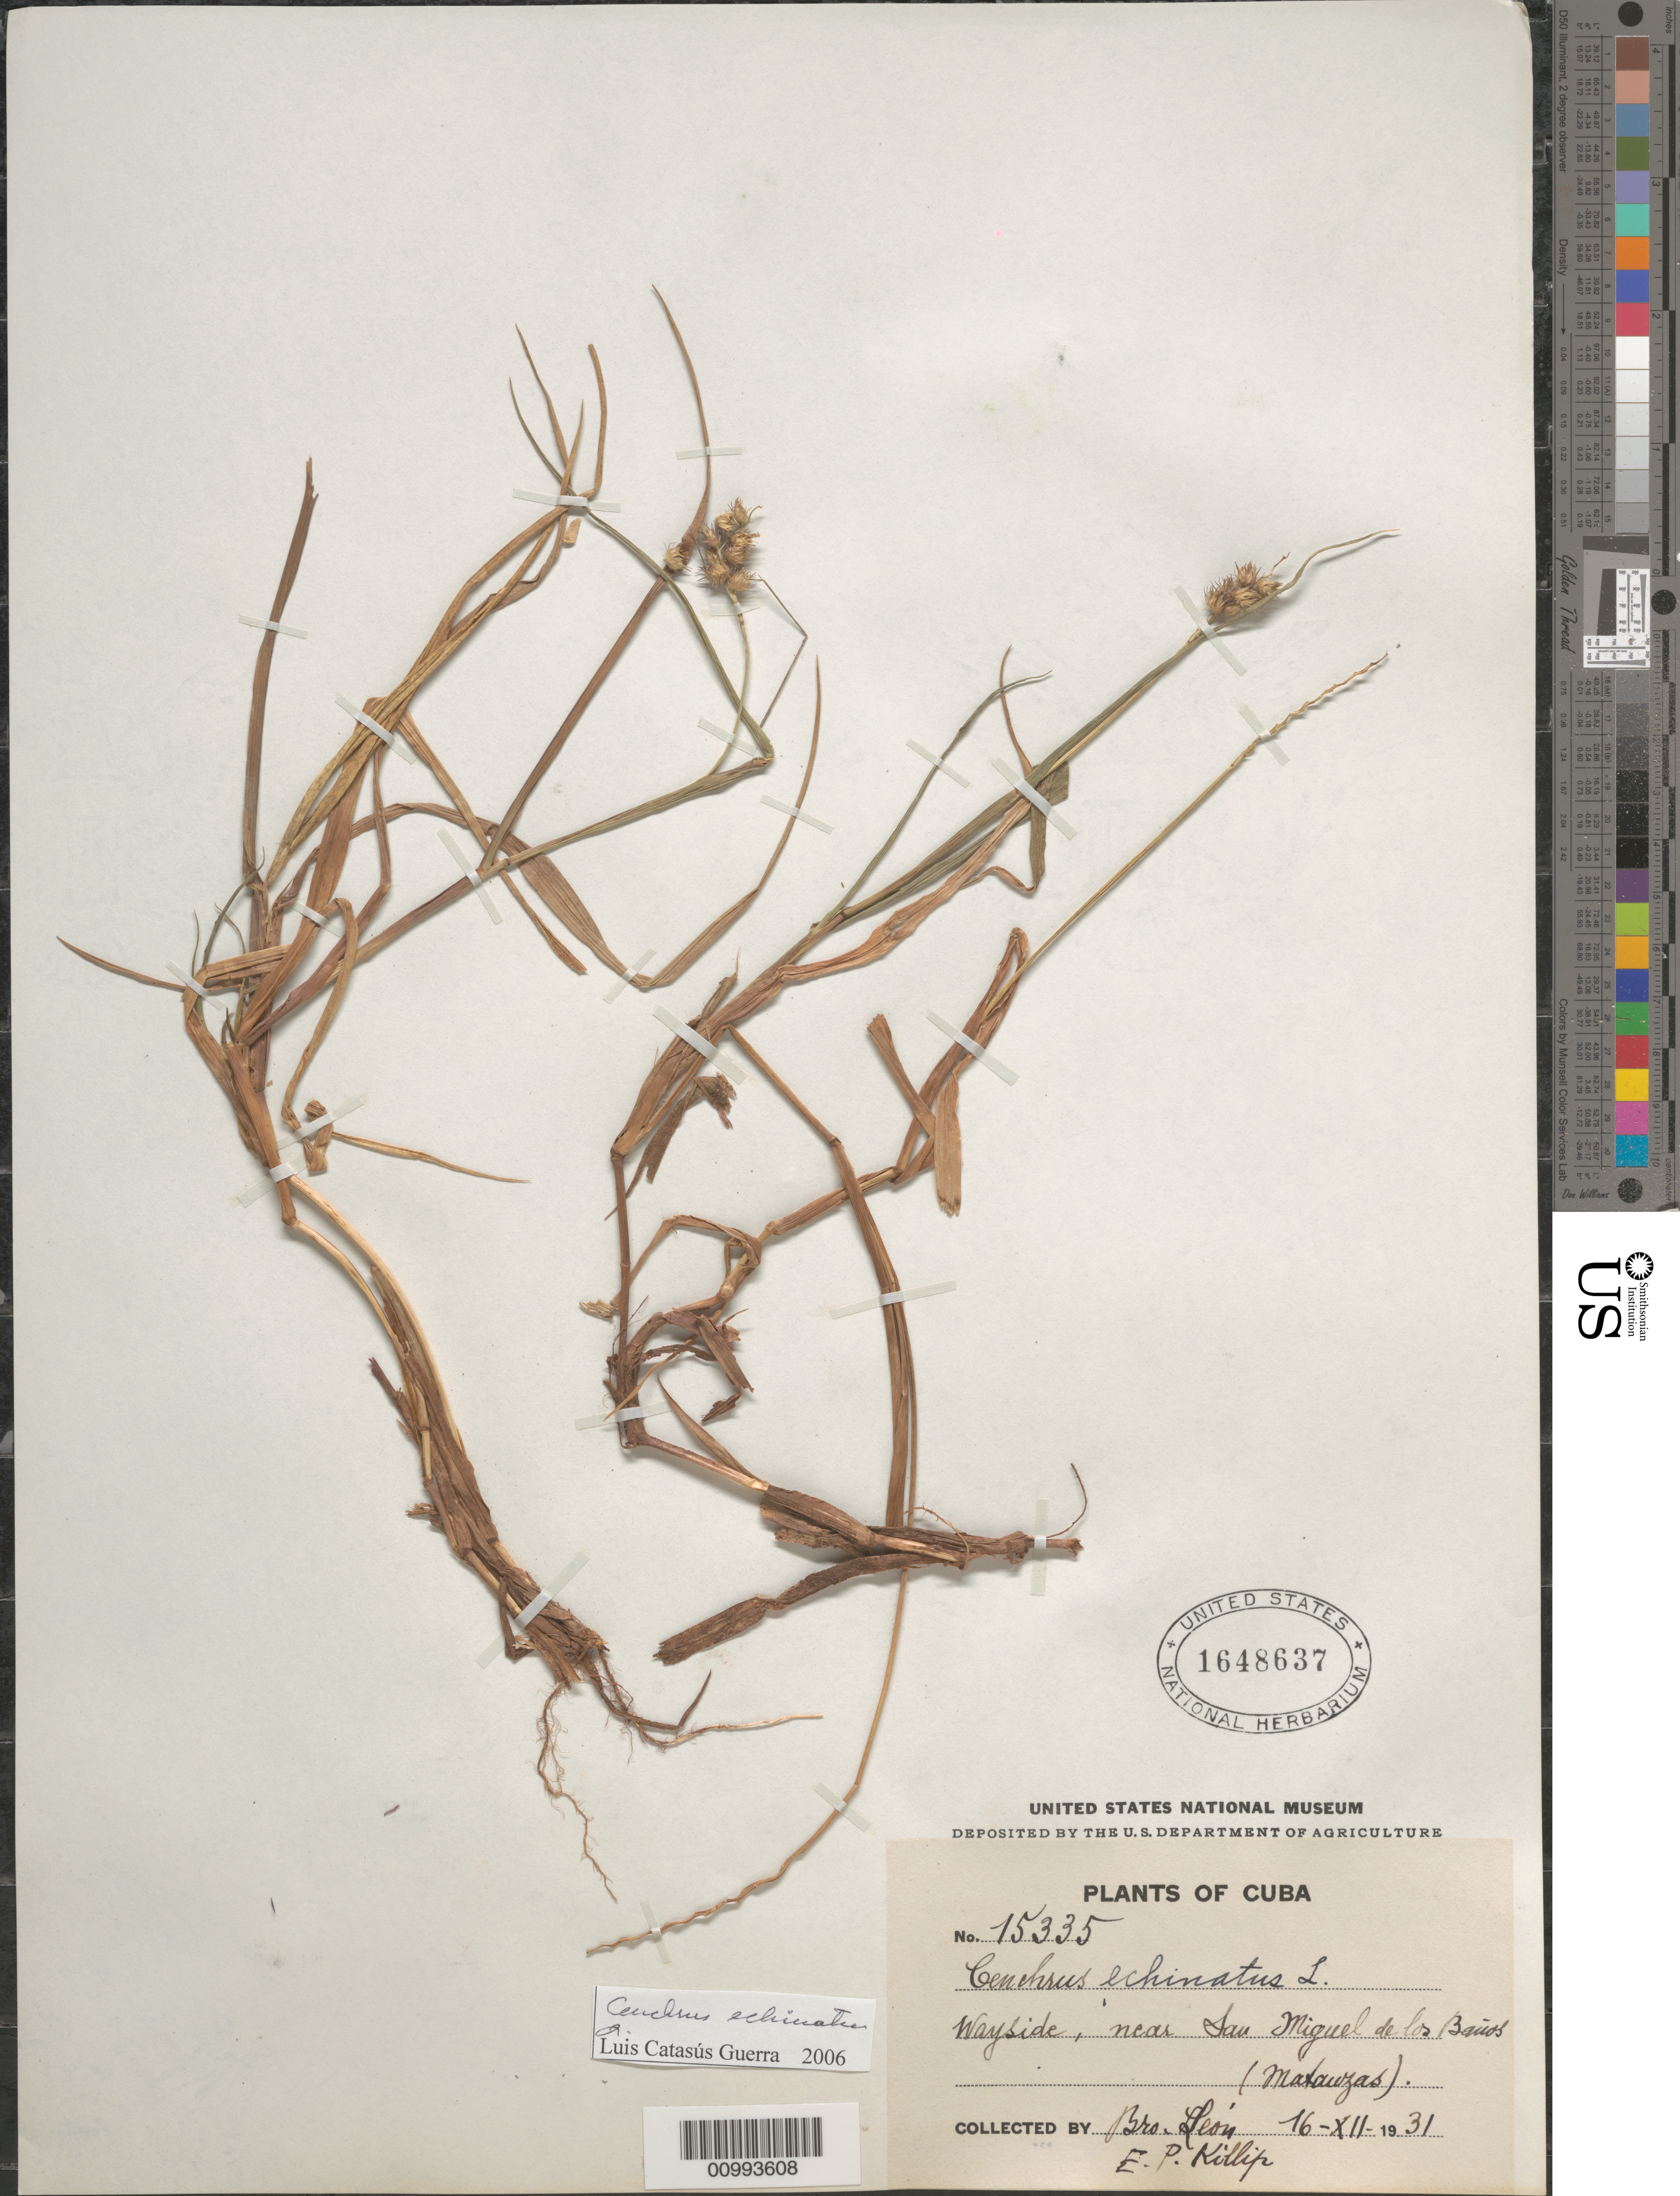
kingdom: Plantae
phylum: Tracheophyta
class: Liliopsida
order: Poales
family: Poaceae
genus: Cenchrus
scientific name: Cenchrus echinatus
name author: L.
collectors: Bro. León & E. P. Killip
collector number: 15335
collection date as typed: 16 Dec 1931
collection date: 1931-12-16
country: Cuba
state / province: Matanzas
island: Cuba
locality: near San Miguel de los Banos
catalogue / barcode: US 1648637